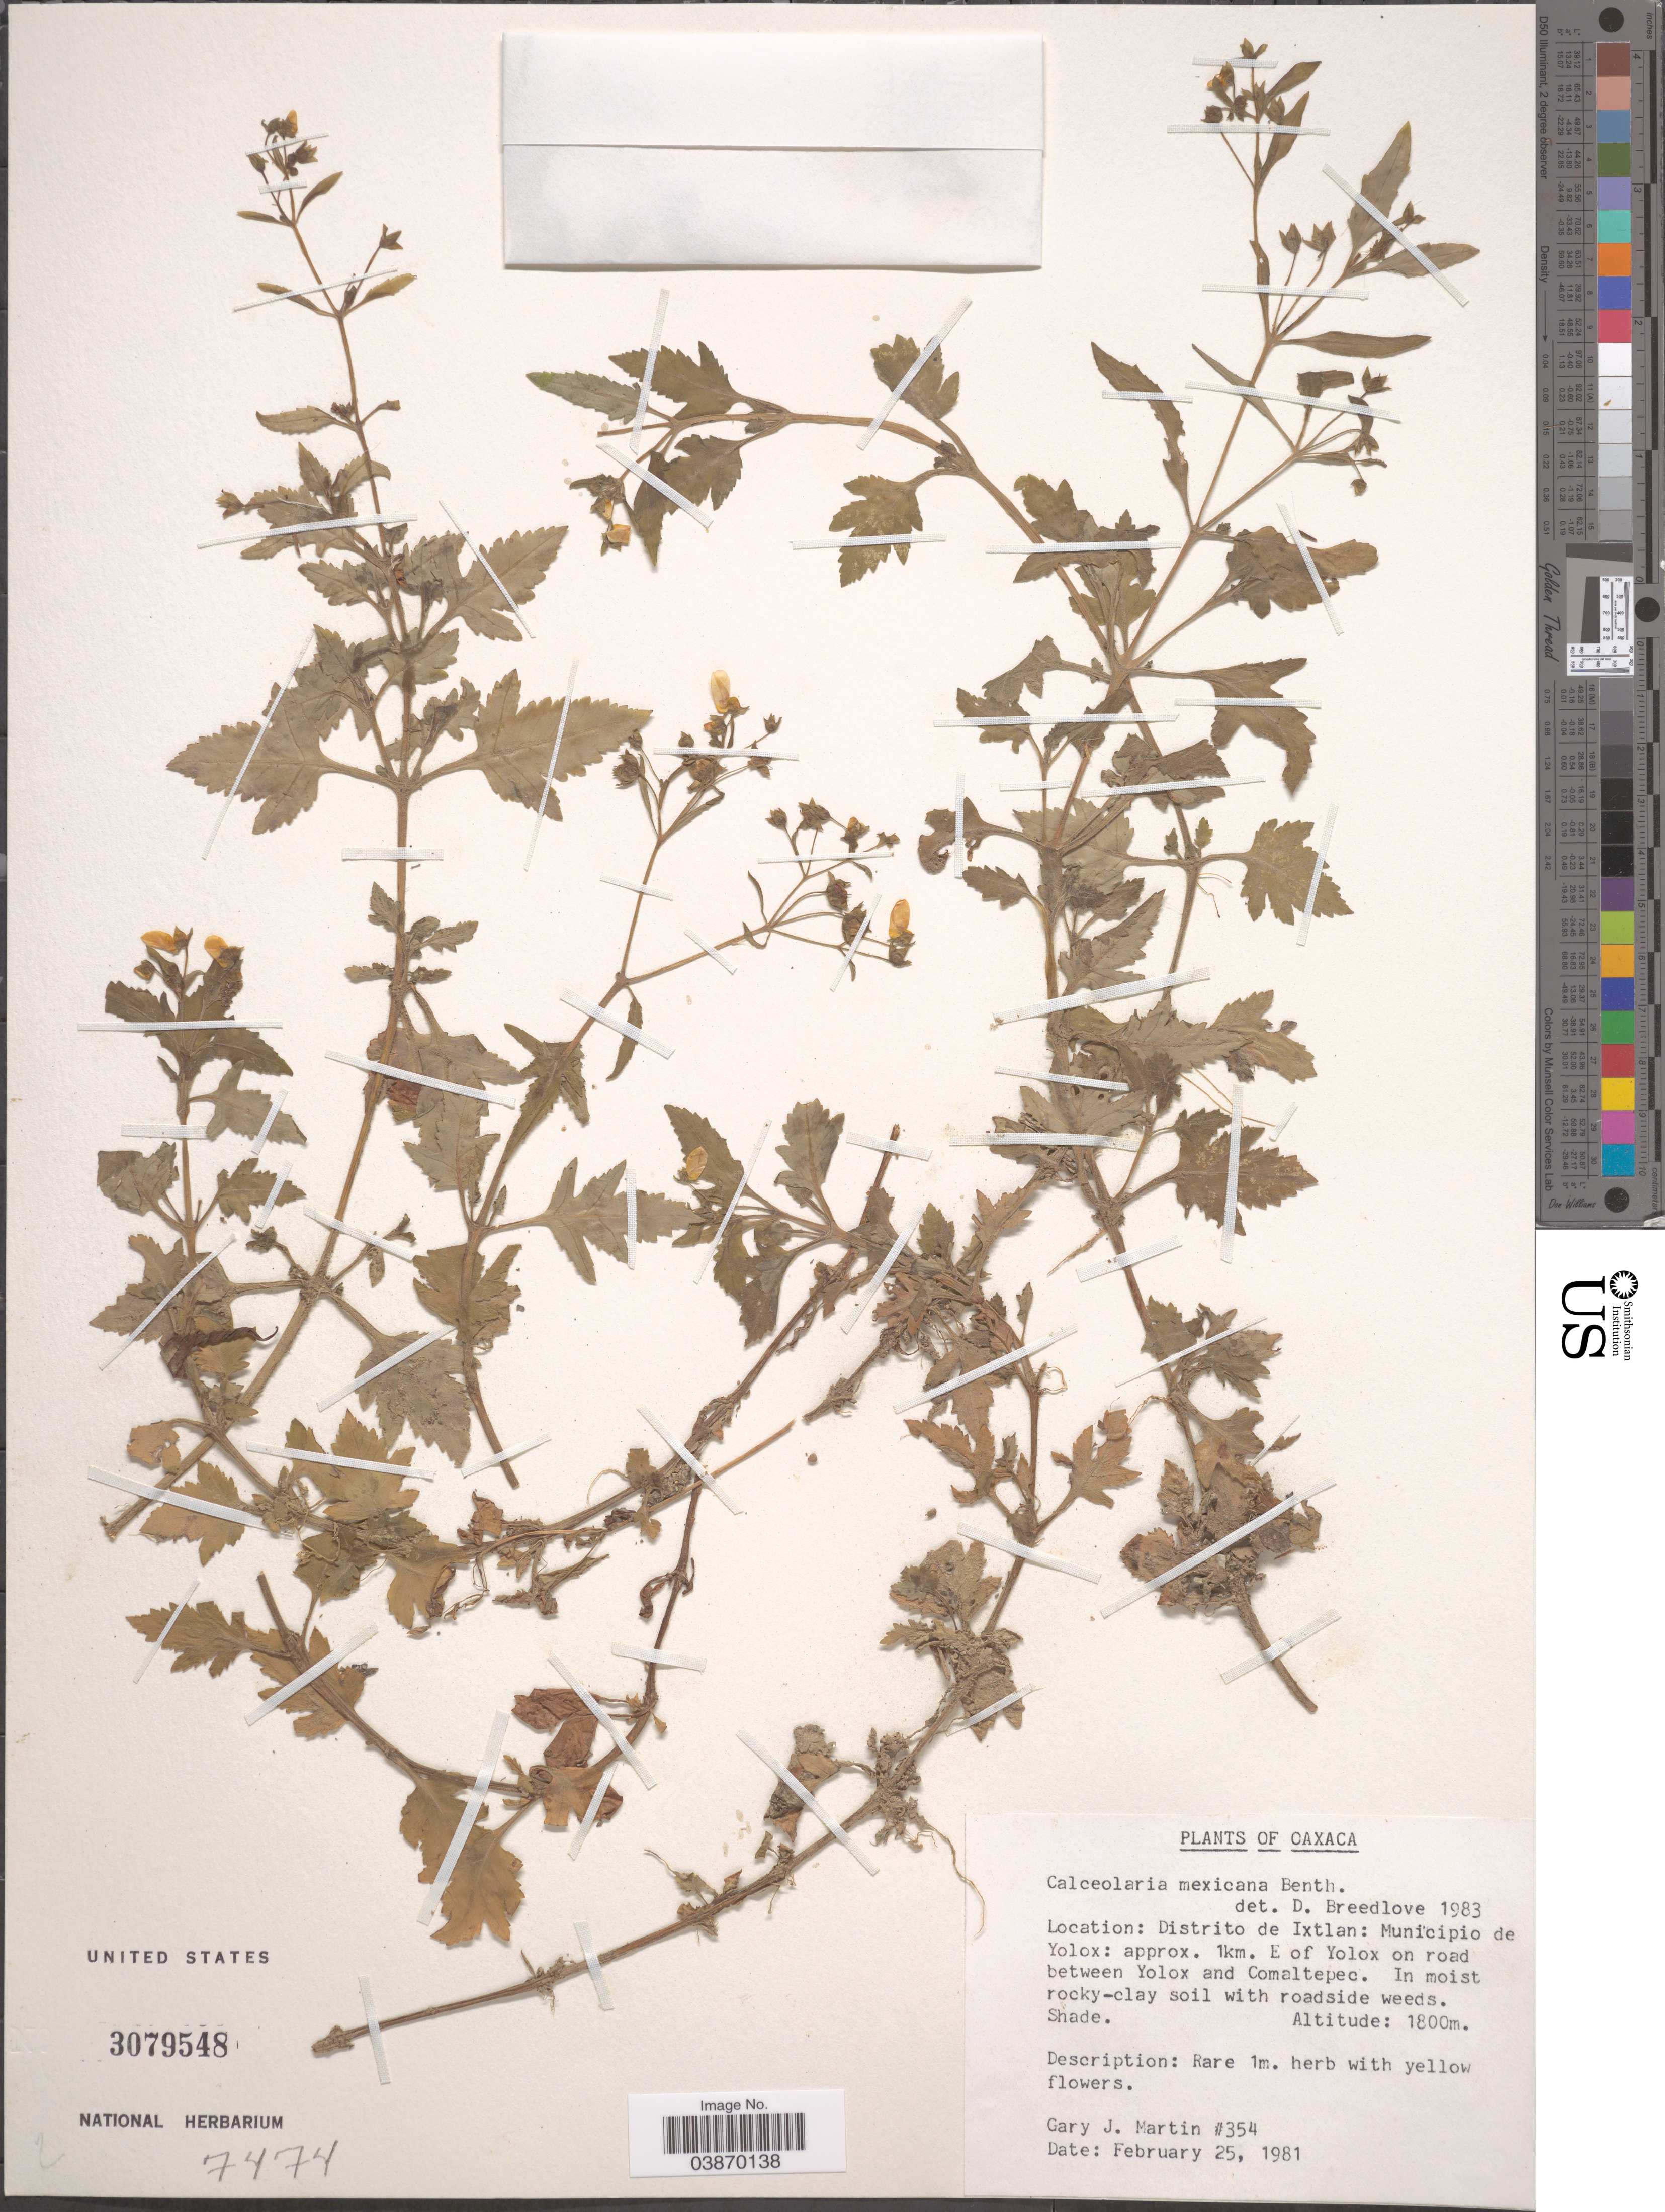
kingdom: Plantae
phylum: Tracheophyta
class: Magnoliopsida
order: Lamiales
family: Calceolariaceae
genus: Calceolaria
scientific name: Calceolaria mexicana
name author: Benth.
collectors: G. J. Martin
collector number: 354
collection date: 1981-02-25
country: Mexico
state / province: Oaxaca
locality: Distrito de Ixtlan: Municipio Yolox: approx. 1km. E of Yolox on road between Yolox and Comaltepec.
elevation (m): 1800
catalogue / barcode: US 3079548